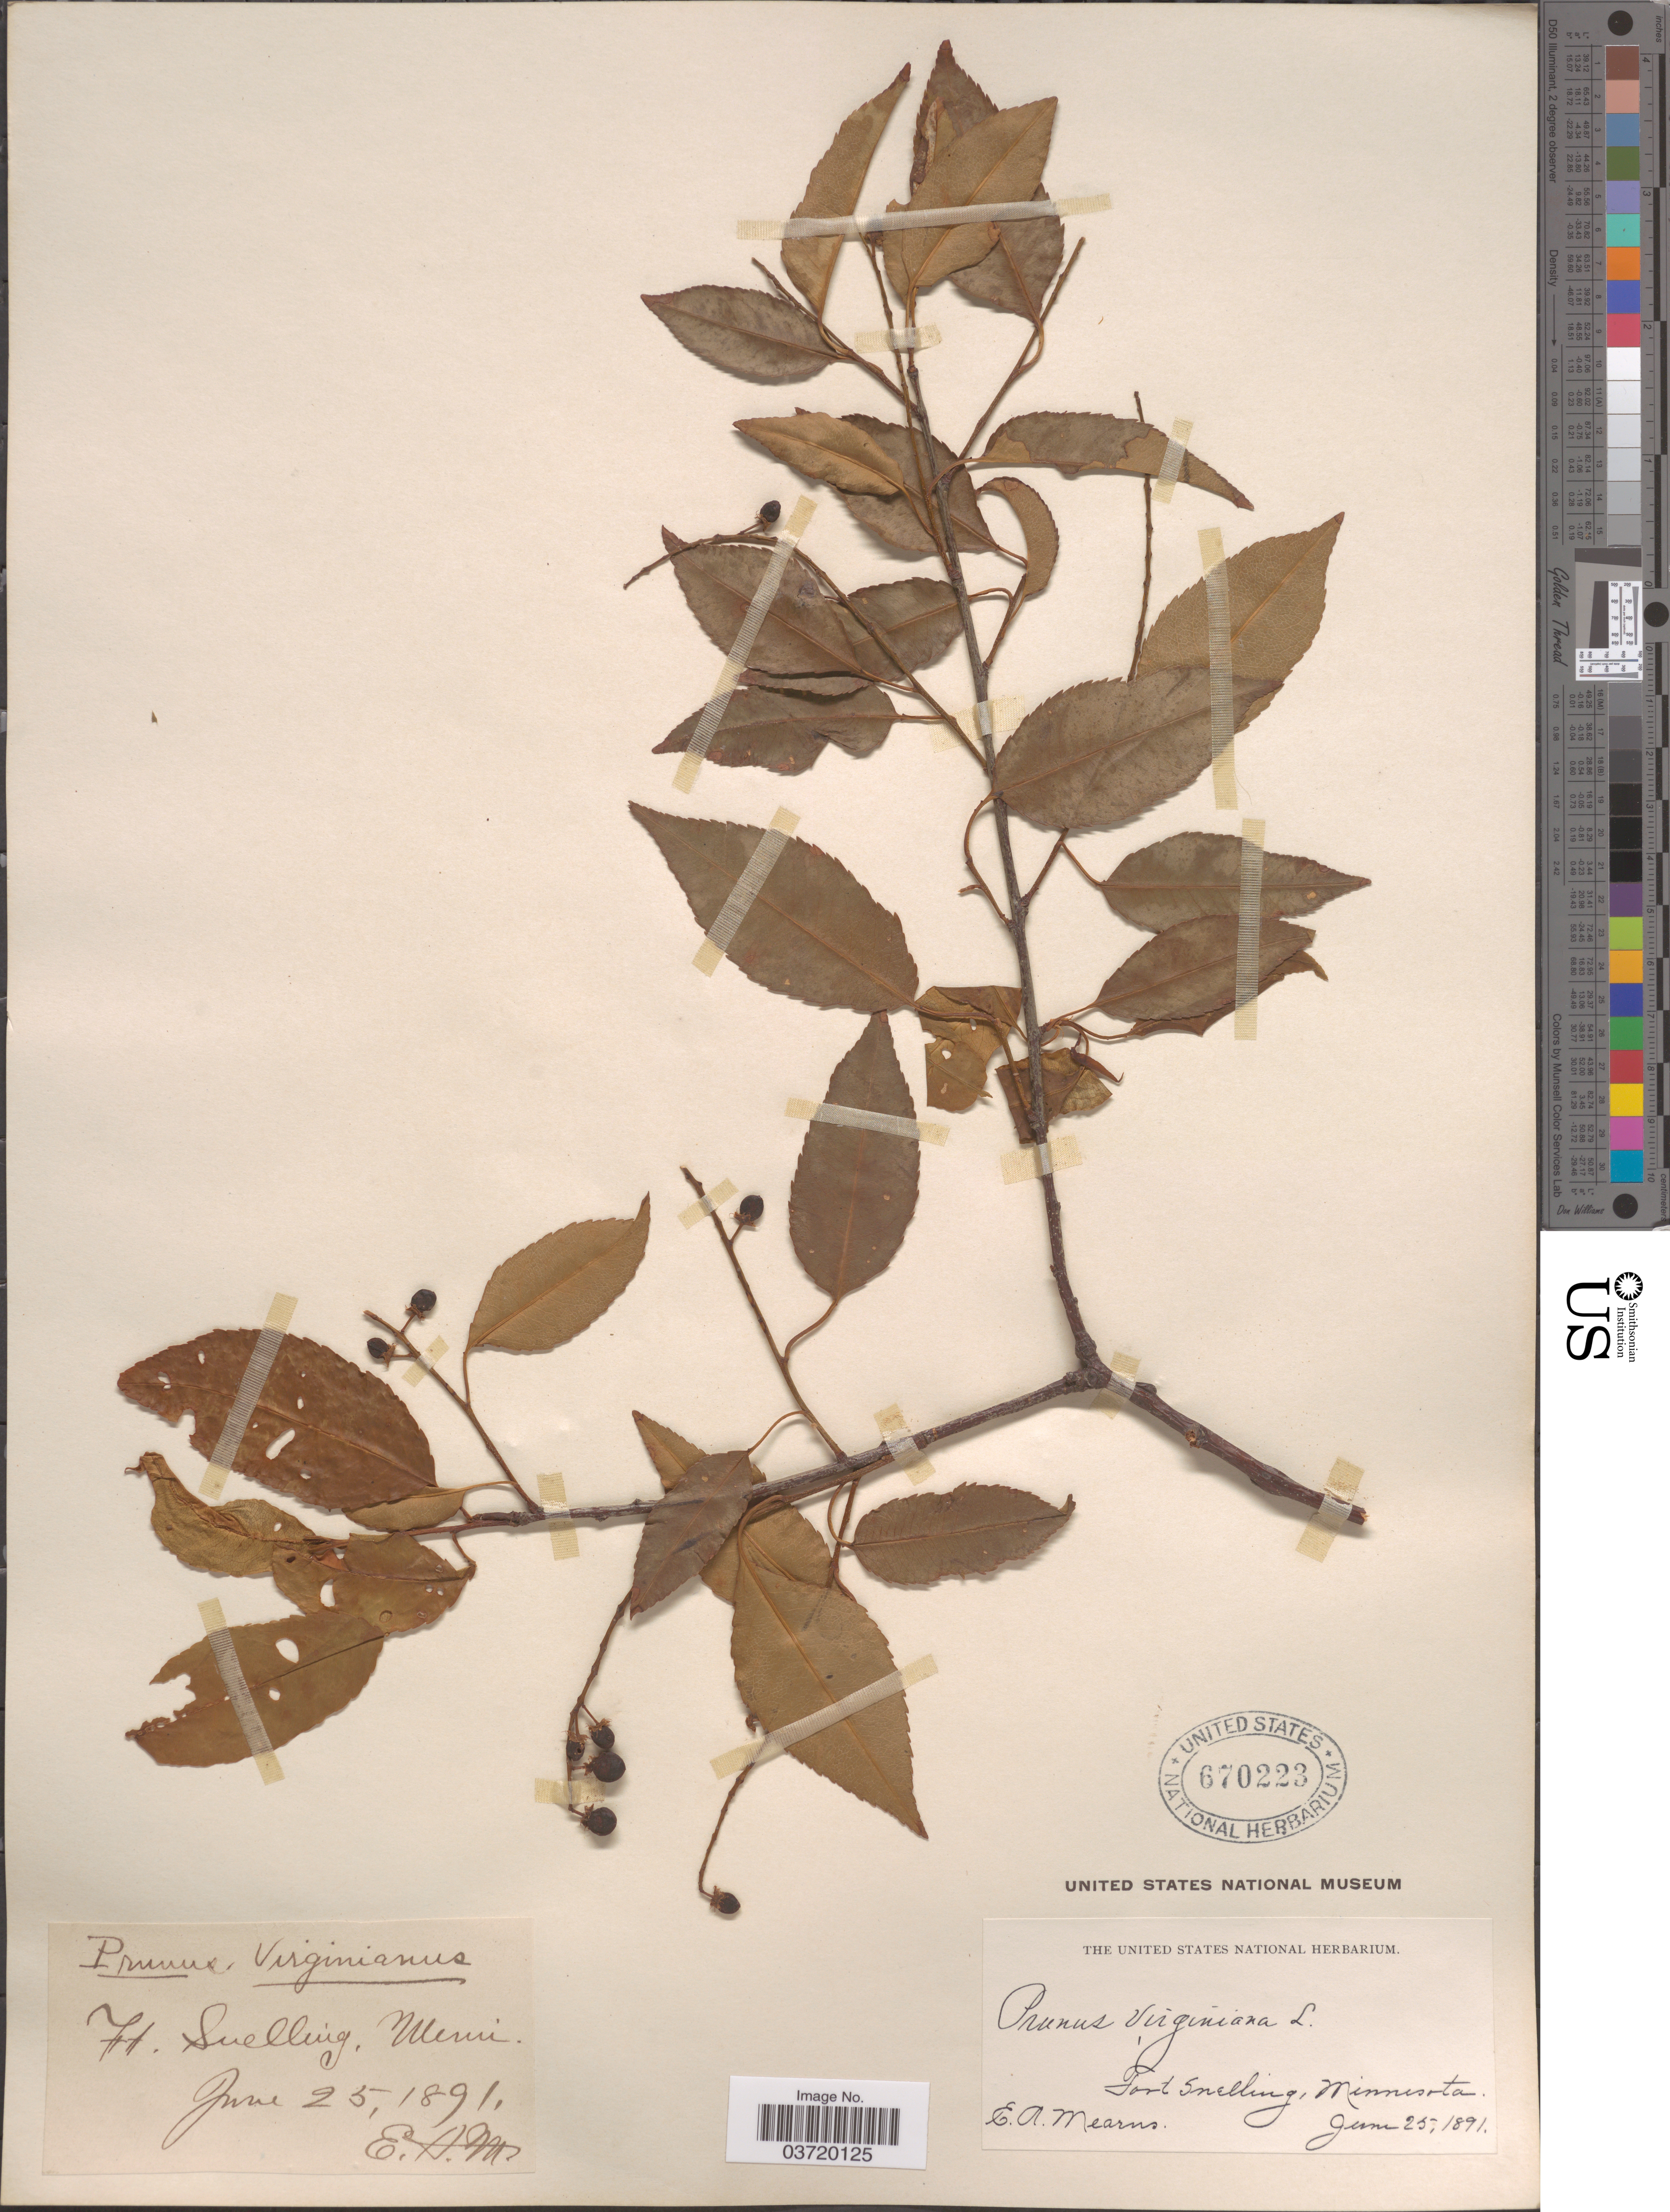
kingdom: Plantae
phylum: Tracheophyta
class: Magnoliopsida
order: Rosales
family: Rosaceae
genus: Prunus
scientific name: Prunus virginiana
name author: L.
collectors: E. A. Mearns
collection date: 1891-06-25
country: United States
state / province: Minnesota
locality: Fort Snelling.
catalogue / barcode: US 670223